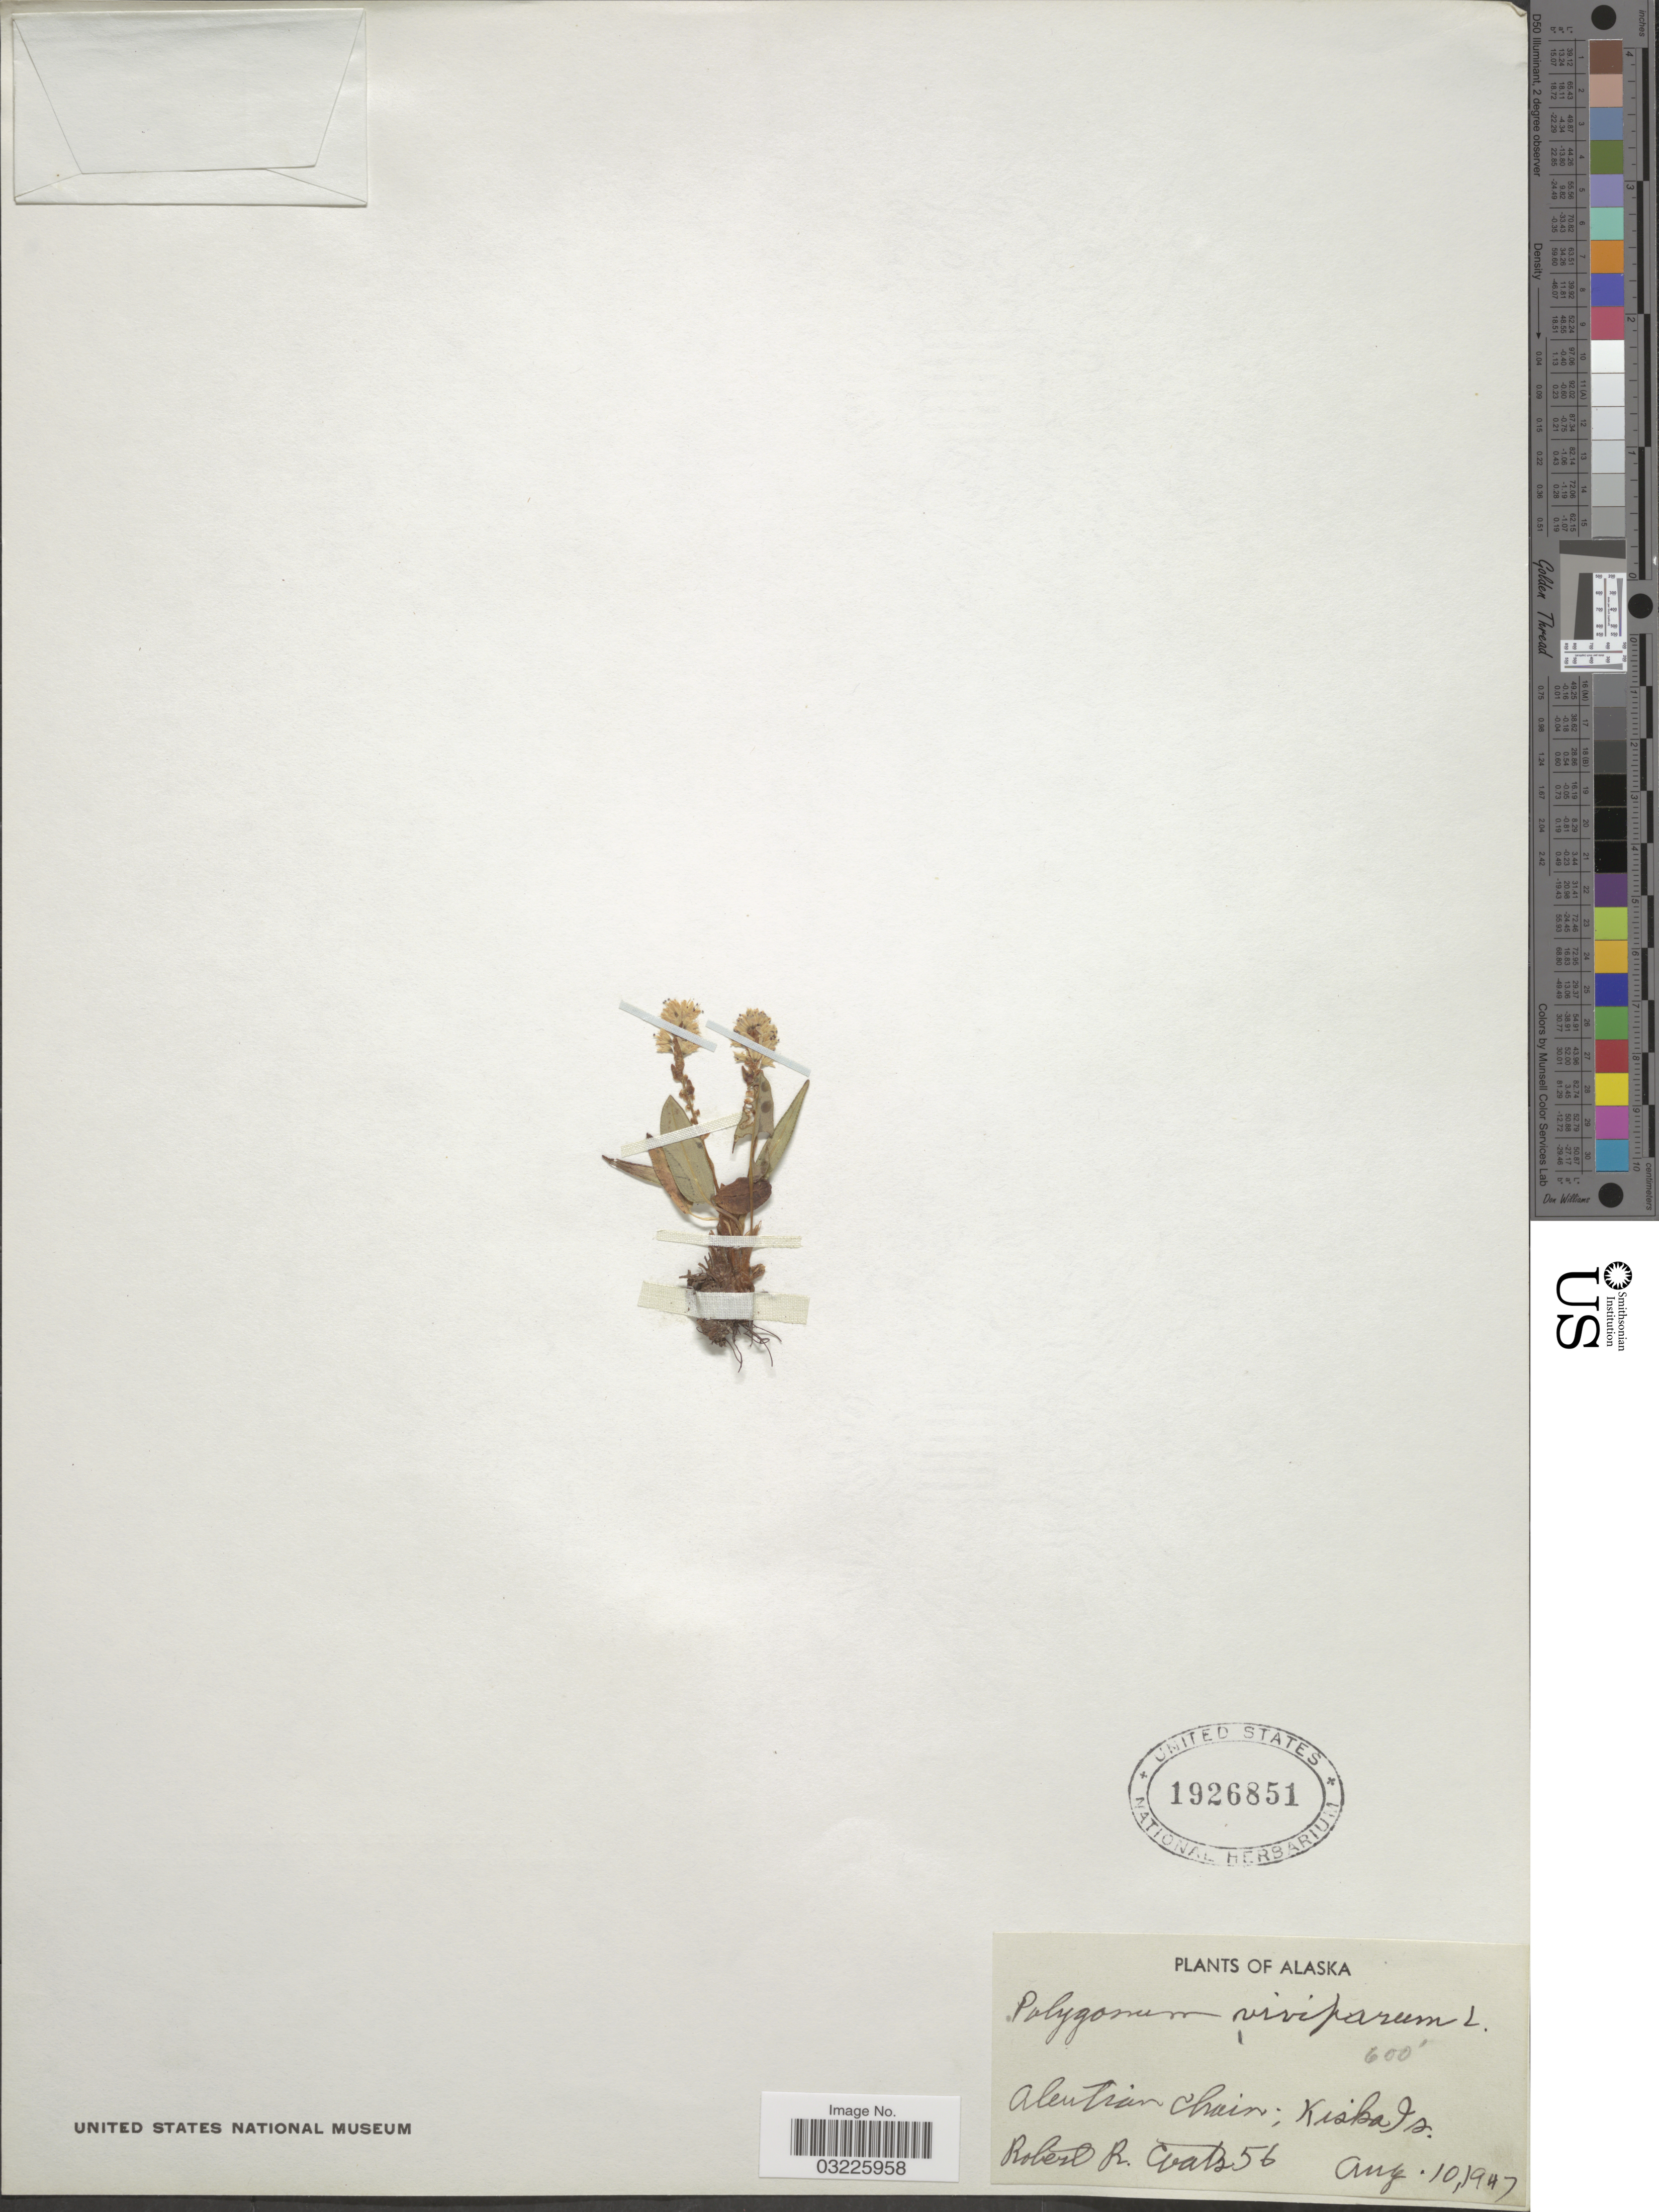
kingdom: Plantae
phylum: Tracheophyta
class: Magnoliopsida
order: Caryophyllales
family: Polygonaceae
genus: Bistorta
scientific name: Bistorta vivipara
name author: (L.) Delarbre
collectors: R. Coats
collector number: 56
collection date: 1947-08-10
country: United States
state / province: Alaska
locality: Aleutian chain; Kiska Is.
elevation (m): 183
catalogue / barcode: US 1926851